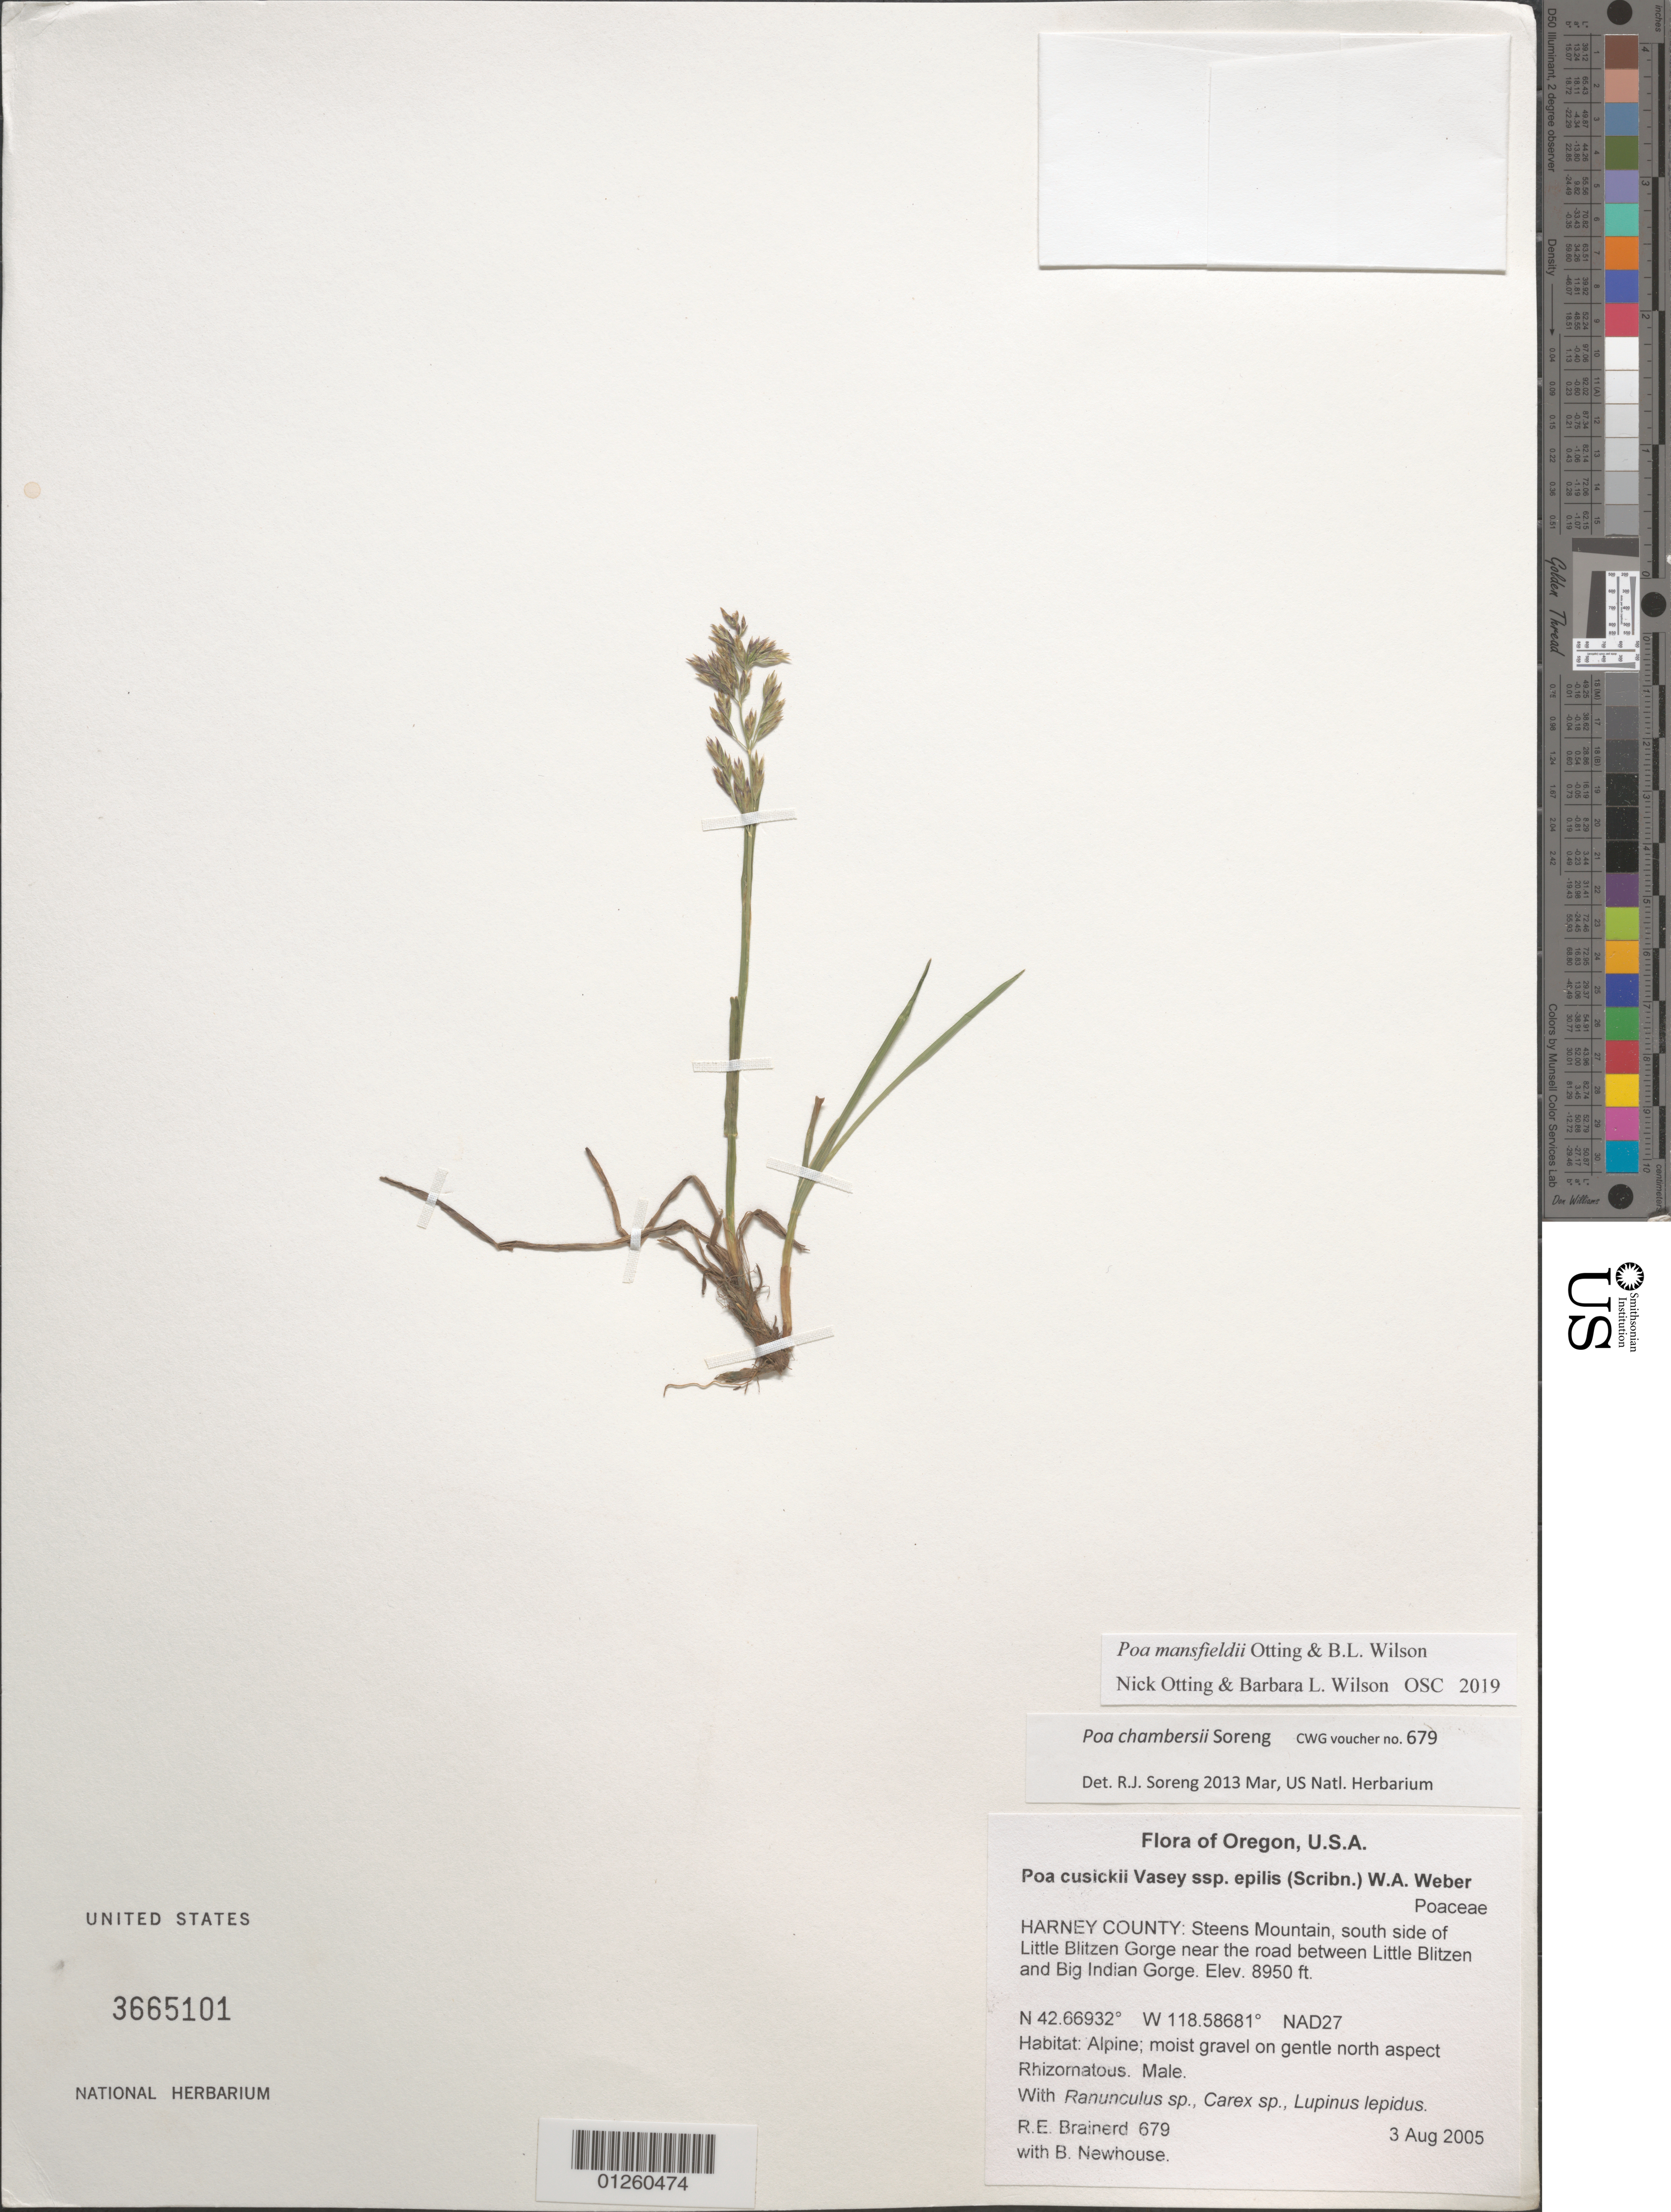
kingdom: Plantae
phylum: Tracheophyta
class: Liliopsida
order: Poales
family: Poaceae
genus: Poa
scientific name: Poa mansfieldii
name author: Otting & B.L. Wilson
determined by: Soreng, Robert J., Research Associate (BOT), Smithsonian Institution - National Museum of Natural History (UNITED STATES)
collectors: R. Brainerd & B. Newhouse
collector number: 679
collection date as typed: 3 Aug 2005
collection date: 2005-08-03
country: United States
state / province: Oregon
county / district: Harney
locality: Steens Mountain, south side of Little Blitzen Gorge near the road between Little Blitzen and Big Indian Gorge.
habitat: Alpine, moist gravel on gentle north aspect Rhisomatous. Male.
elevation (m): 2728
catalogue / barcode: US 3665101